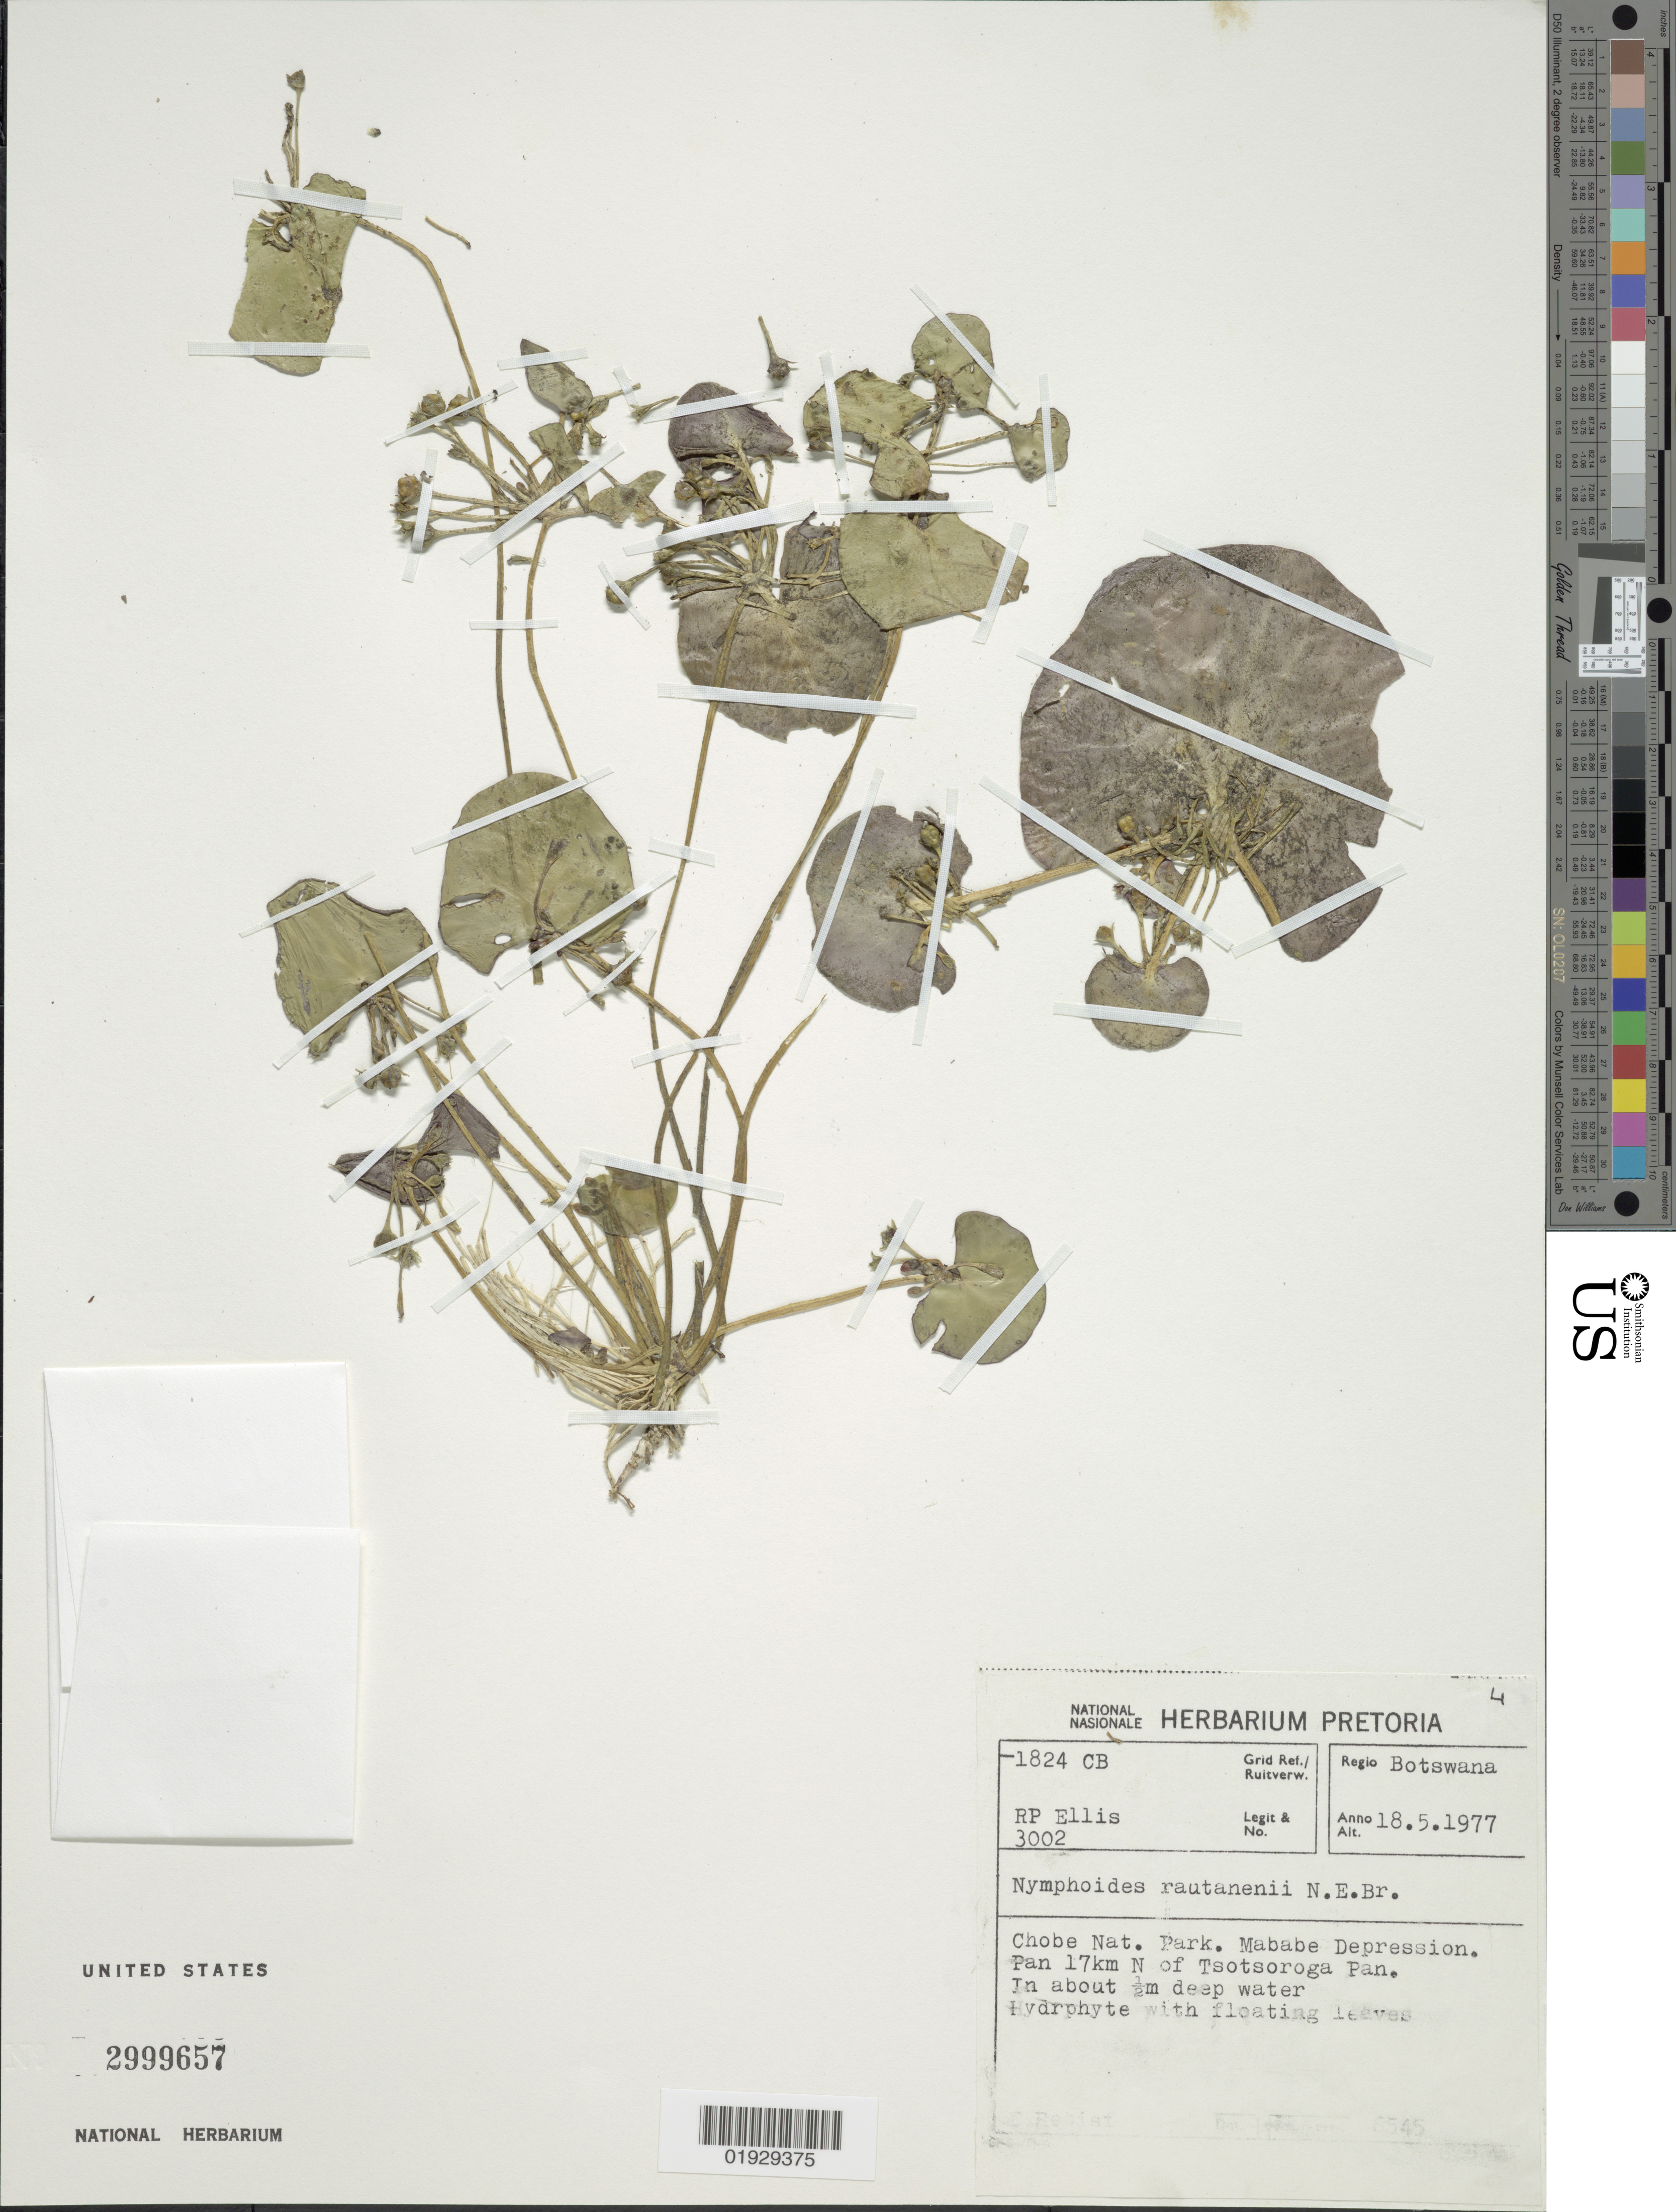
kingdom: Plantae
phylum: Tracheophyta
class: Magnoliopsida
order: Asterales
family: Menyanthaceae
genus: Nymphoides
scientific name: Nymphoides rautanenii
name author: (N.E. Br.) A. Raynal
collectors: R. Ellis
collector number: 3002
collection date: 1977-05-18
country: Botswana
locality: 1824 CB Grid Ref./ Ruitverw. Regio Botswana. Chobe Nat. Park. Mababe Depression. Pan 17km N of Tsotsoroga Pan.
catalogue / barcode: US 2999657